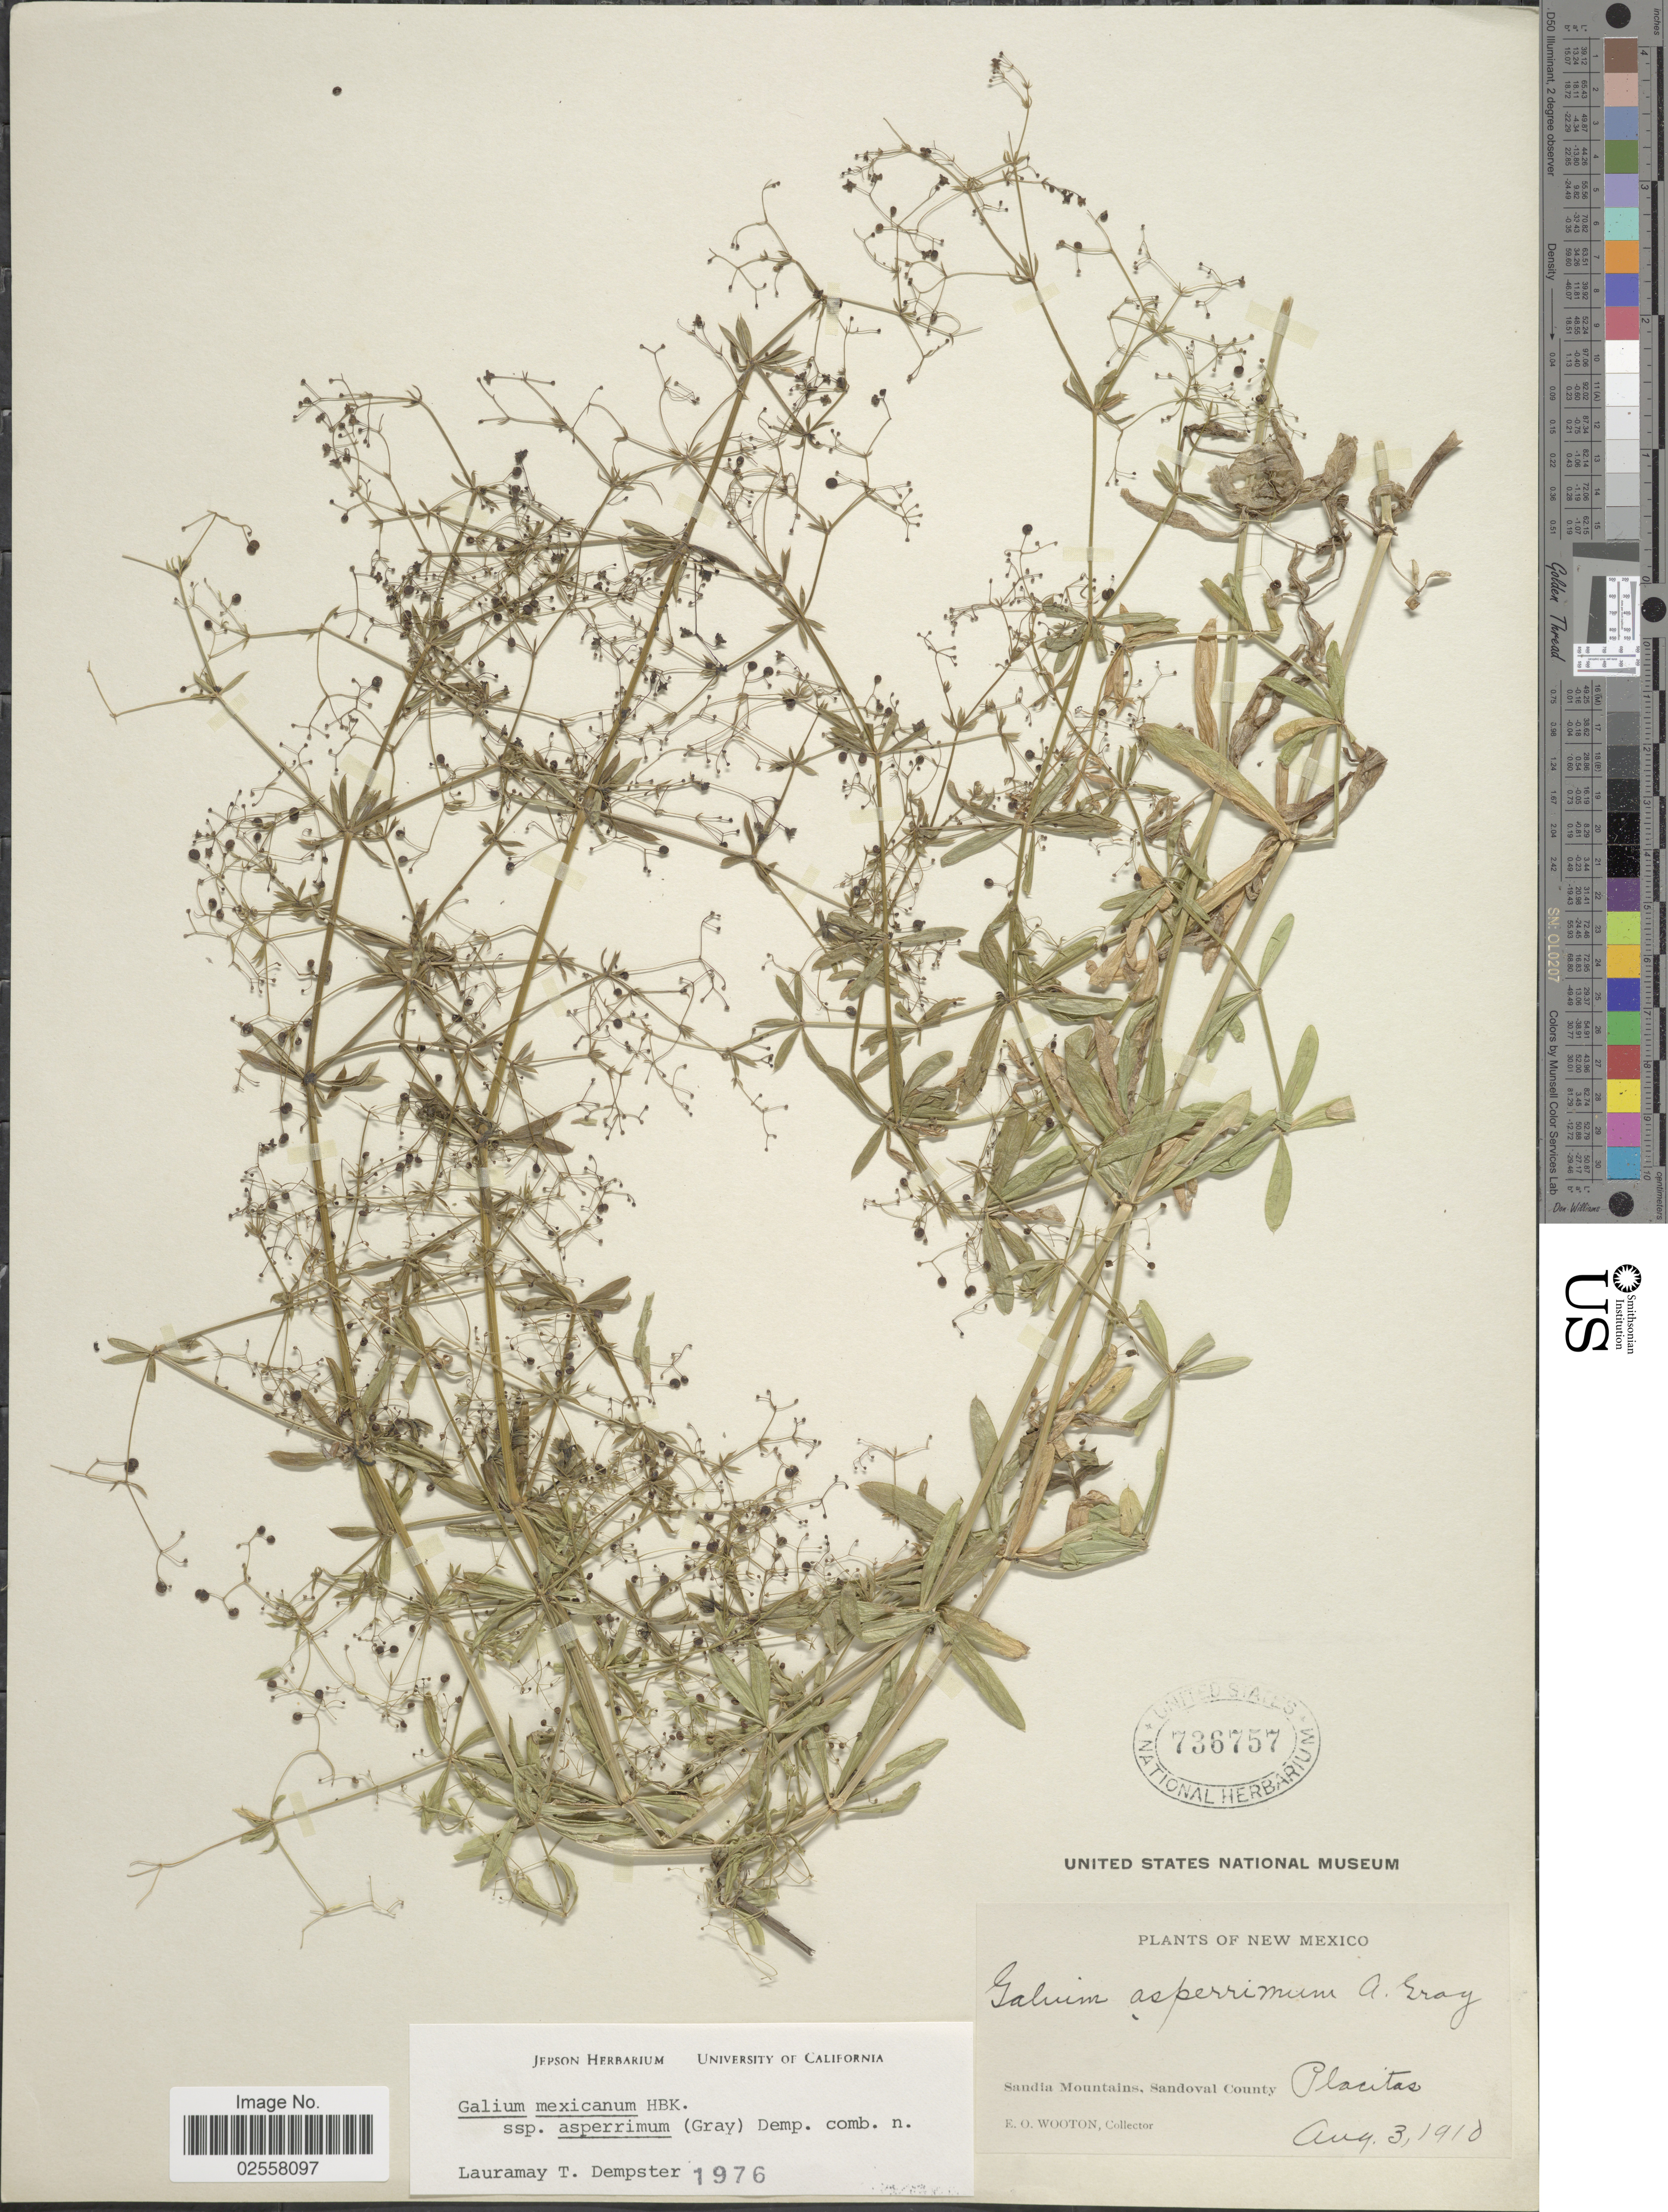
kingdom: Plantae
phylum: Tracheophyta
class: Magnoliopsida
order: Gentianales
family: Rubiaceae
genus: Galium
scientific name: Galium mexicanum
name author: Kunth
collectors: E. O. Wooton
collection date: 1910-08-03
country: United States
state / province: New Mexico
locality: Sandia Mountains, Sandoval County, Placitas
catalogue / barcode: US 736757